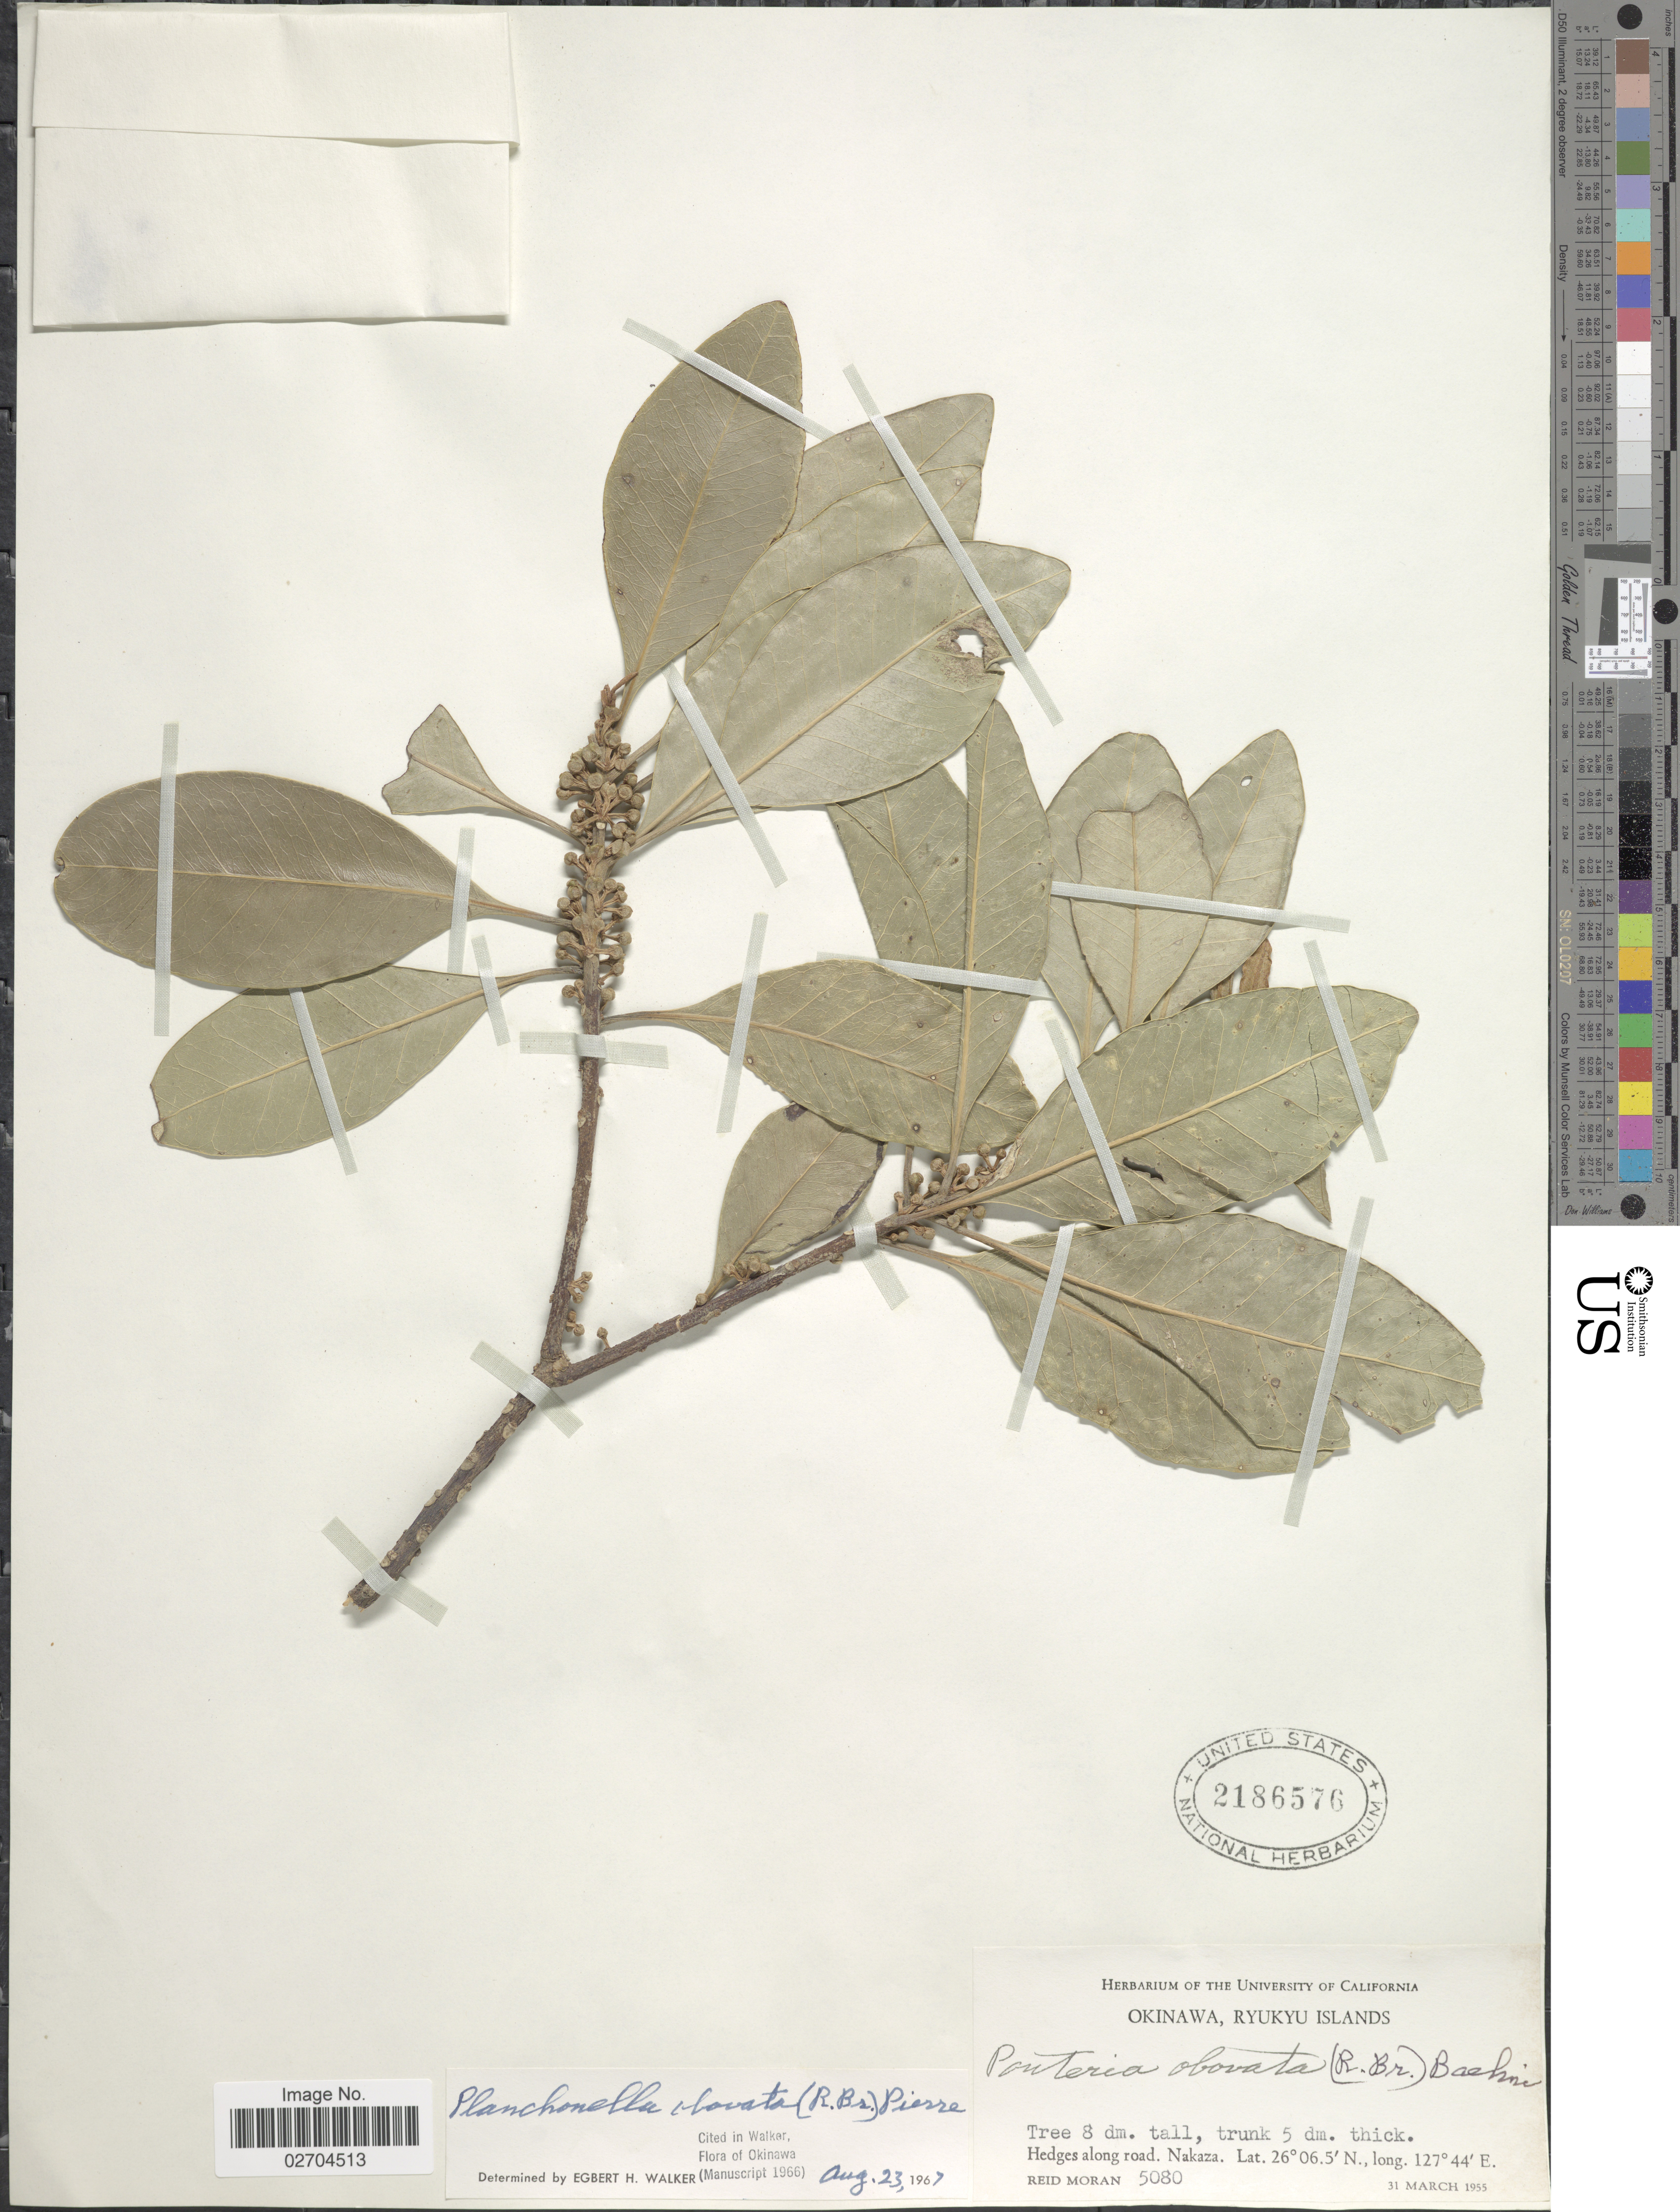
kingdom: Plantae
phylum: Tracheophyta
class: Magnoliopsida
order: Ericales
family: Sapotaceae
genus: Planchonella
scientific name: Planchonella obovata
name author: (R. Br.) Pierre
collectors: R. V. Moran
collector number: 5080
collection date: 1955-03-31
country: Japan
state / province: Okinawa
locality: Okinawa, Ryukyu Islands, Hedges along road. Nakaza.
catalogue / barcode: US 2186576